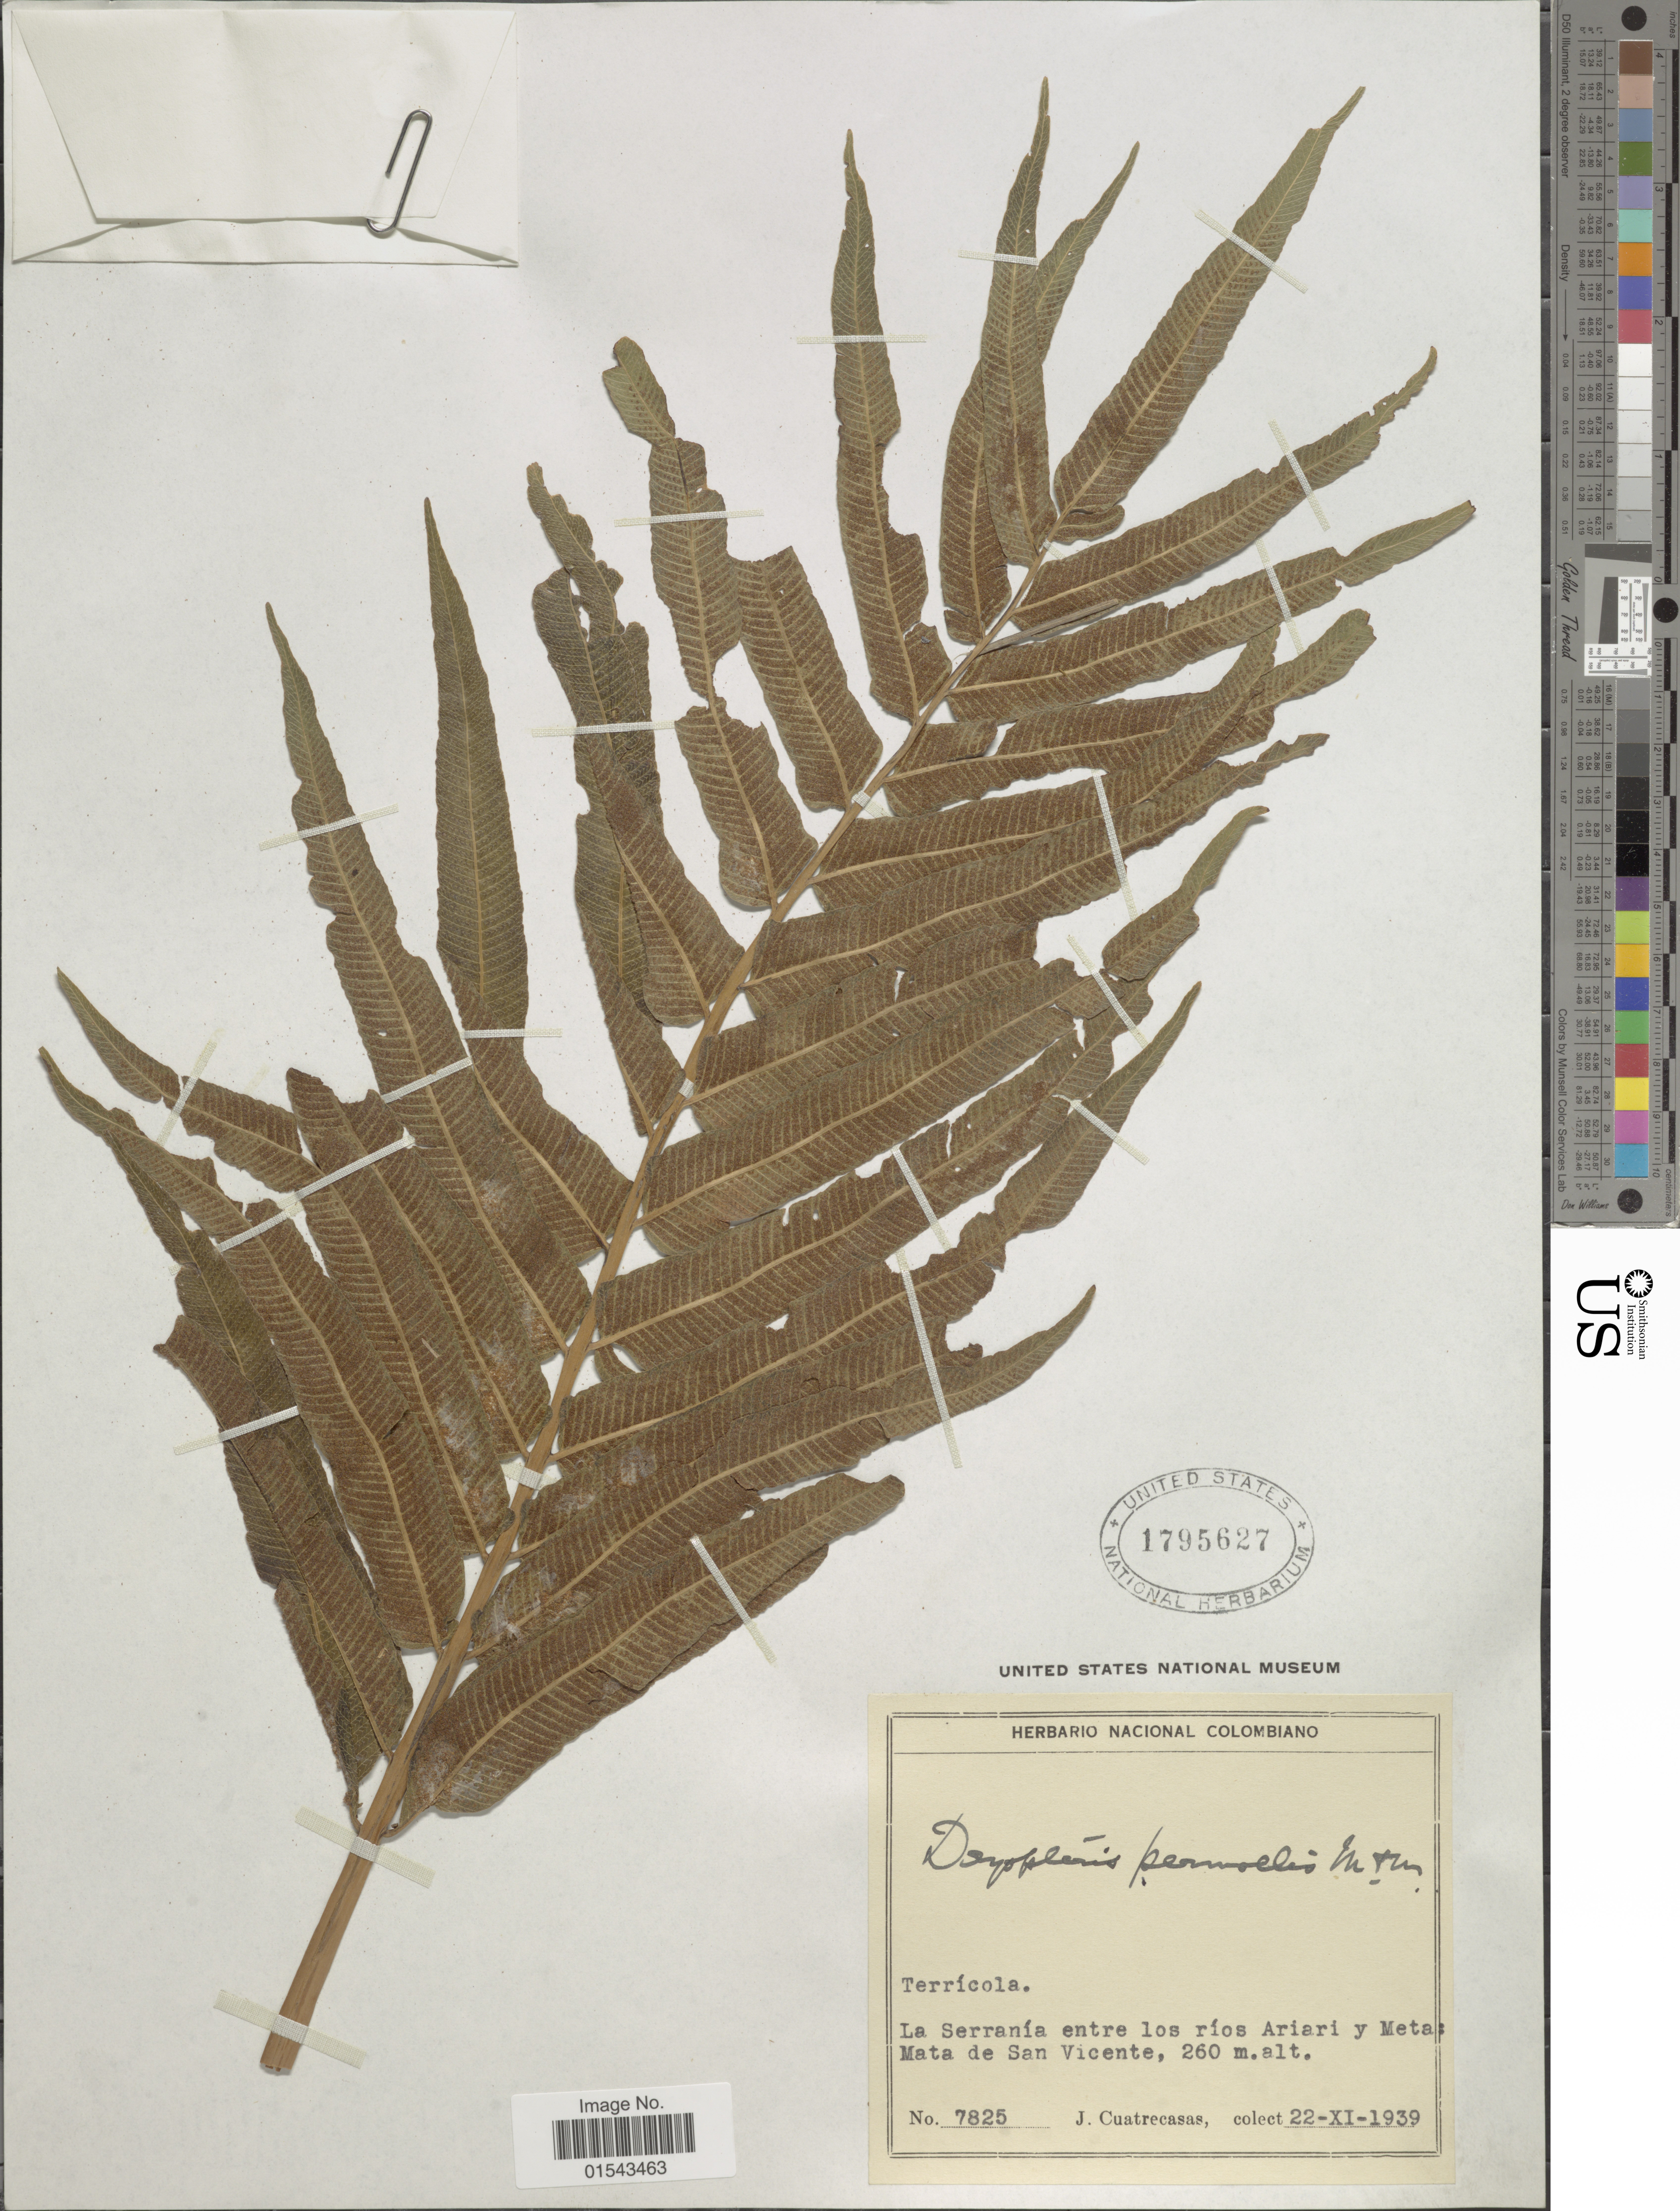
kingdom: Plantae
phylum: Tracheophyta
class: Polypodiopsida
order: Polypodiales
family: Thelypteridaceae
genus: Meniscium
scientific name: Meniscium arborescens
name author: Humb. & Bonpl. ex Willd.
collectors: J. Cuatrecasas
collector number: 7825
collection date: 1939-11-22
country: Colombia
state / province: Meta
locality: La Serranía entre los ríos Ariari y Meta: Mata de San Vicente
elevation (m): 260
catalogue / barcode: US 1795627